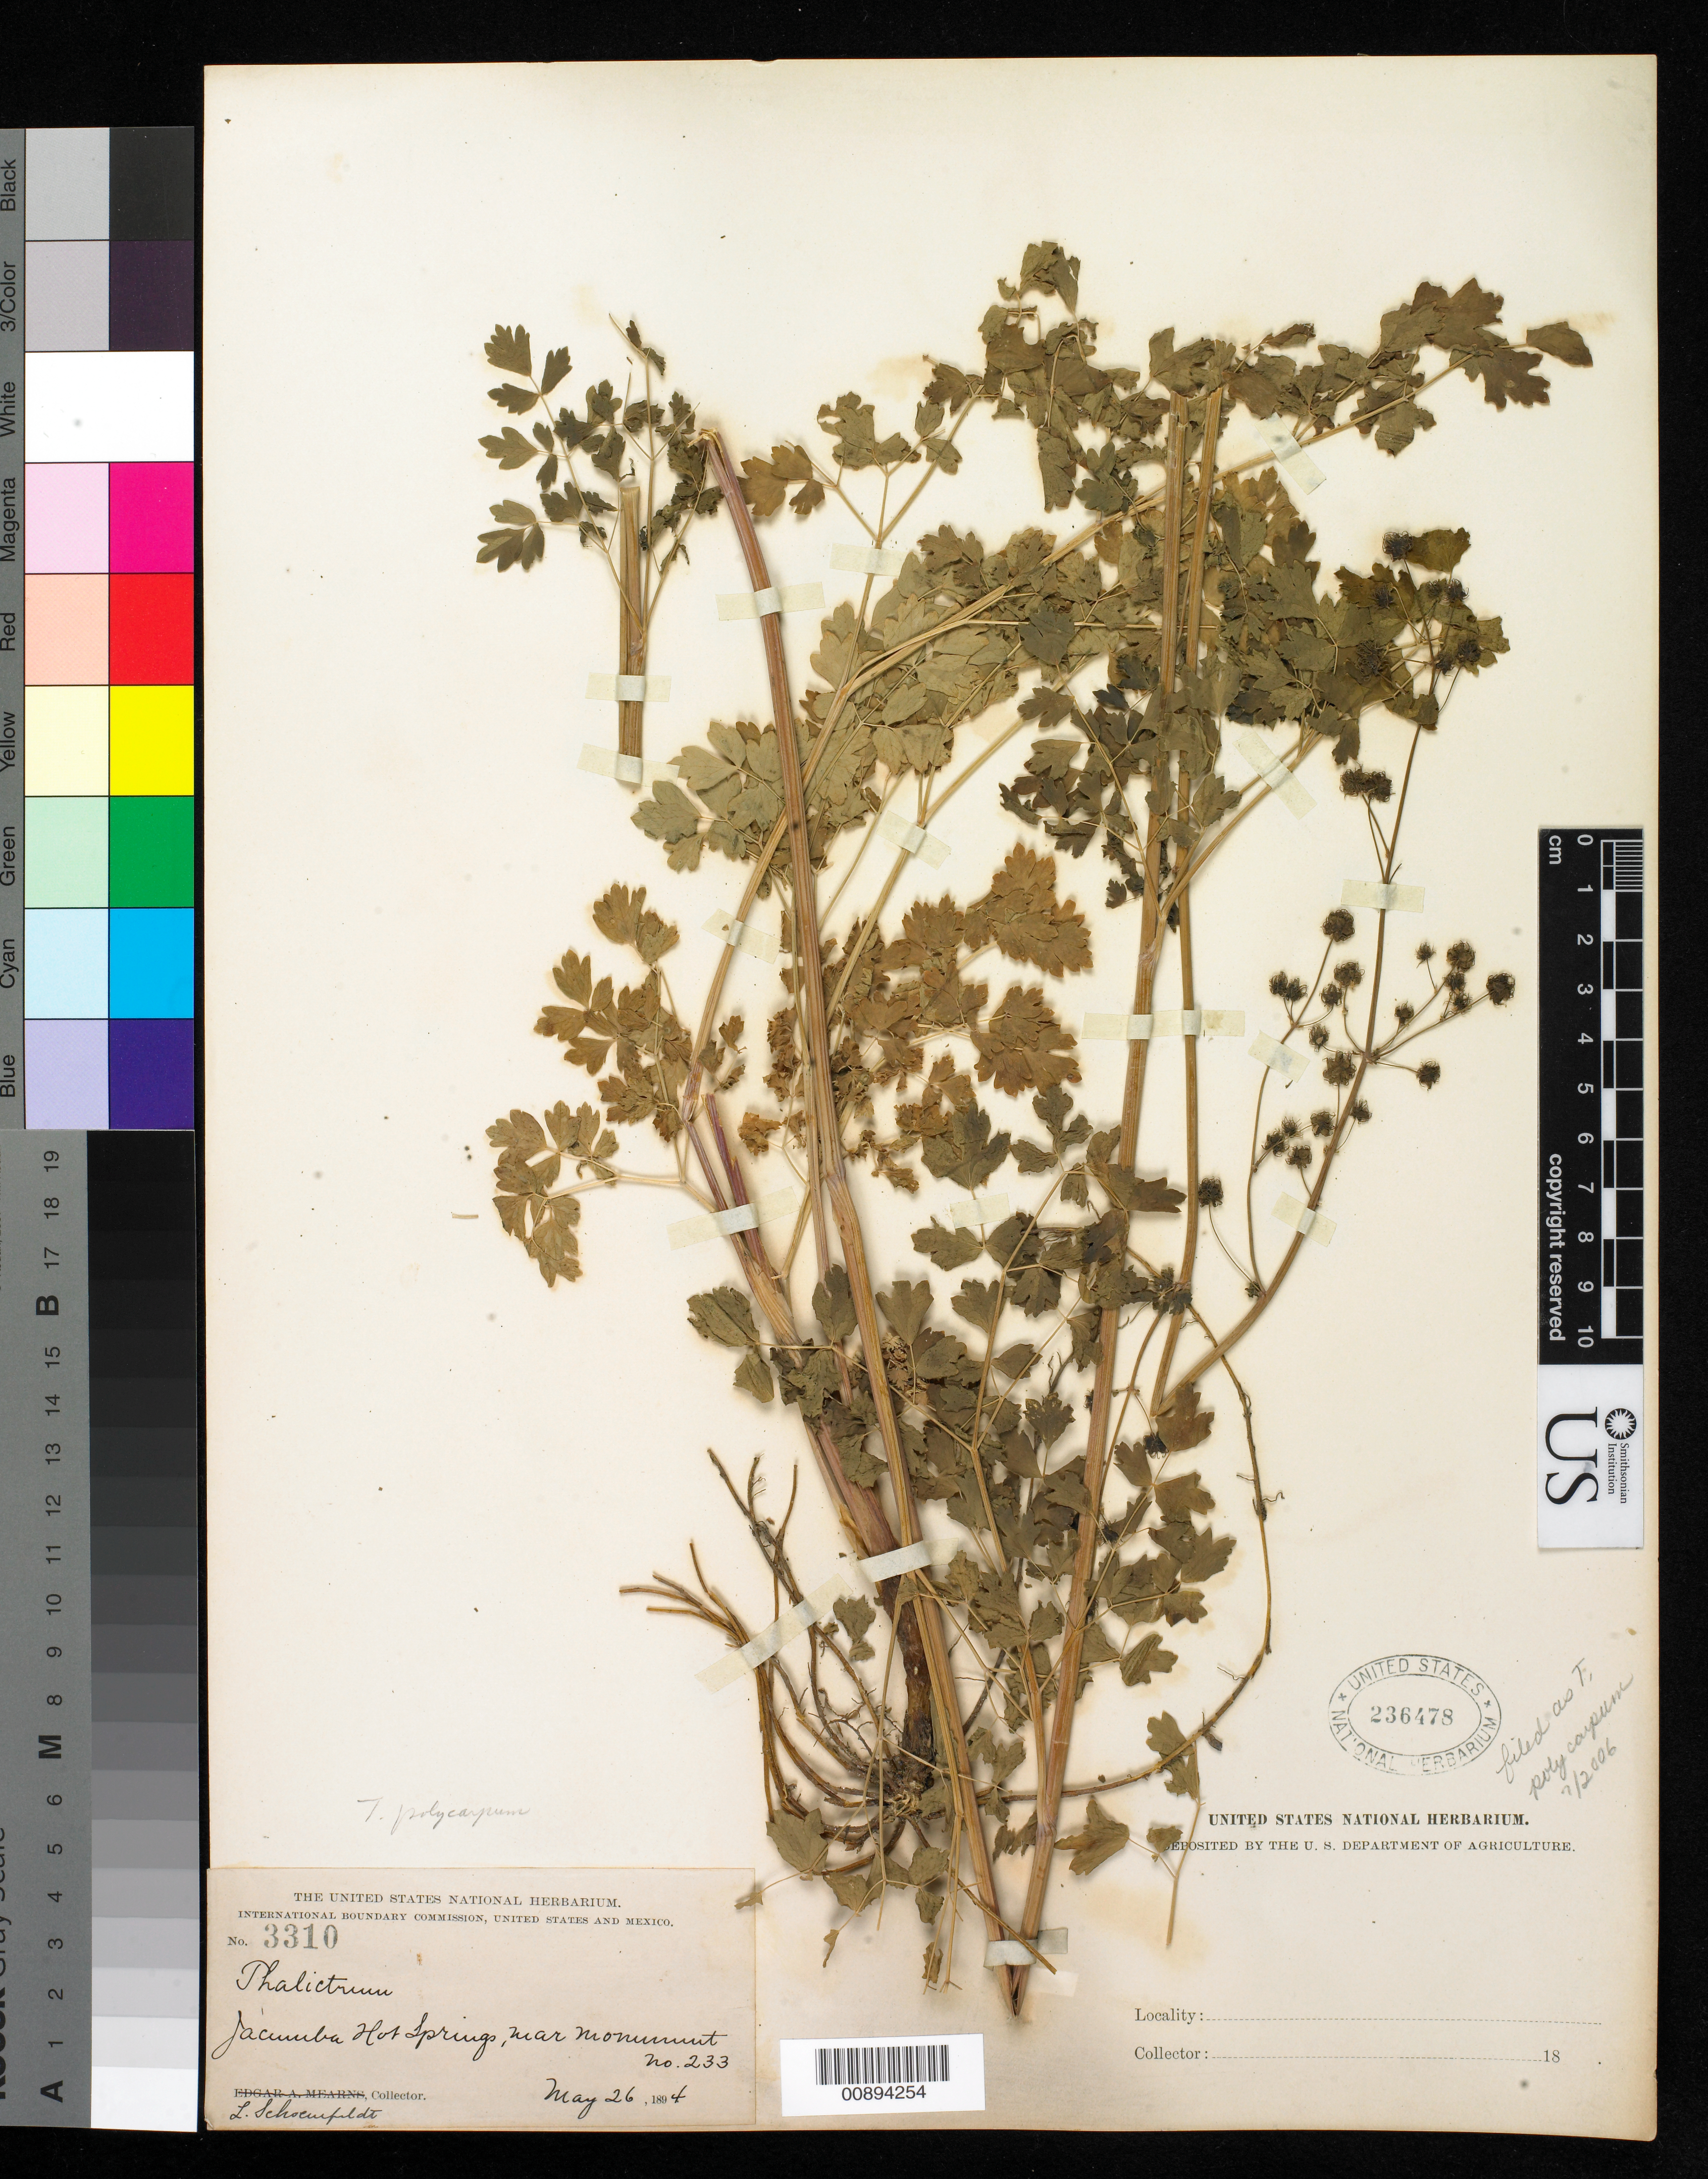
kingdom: Plantae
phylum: Tracheophyta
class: Magnoliopsida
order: Ranunculales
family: Ranunculaceae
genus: Thalictrum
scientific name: Thalictrum polycarpum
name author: (Torr.) S. Watson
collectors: L. Schoenfeldt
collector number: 3310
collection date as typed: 26 May 1894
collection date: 1894-05-26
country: United States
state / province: California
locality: Jacumba Hot Springs, near Monument no. 233.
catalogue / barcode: US 236478